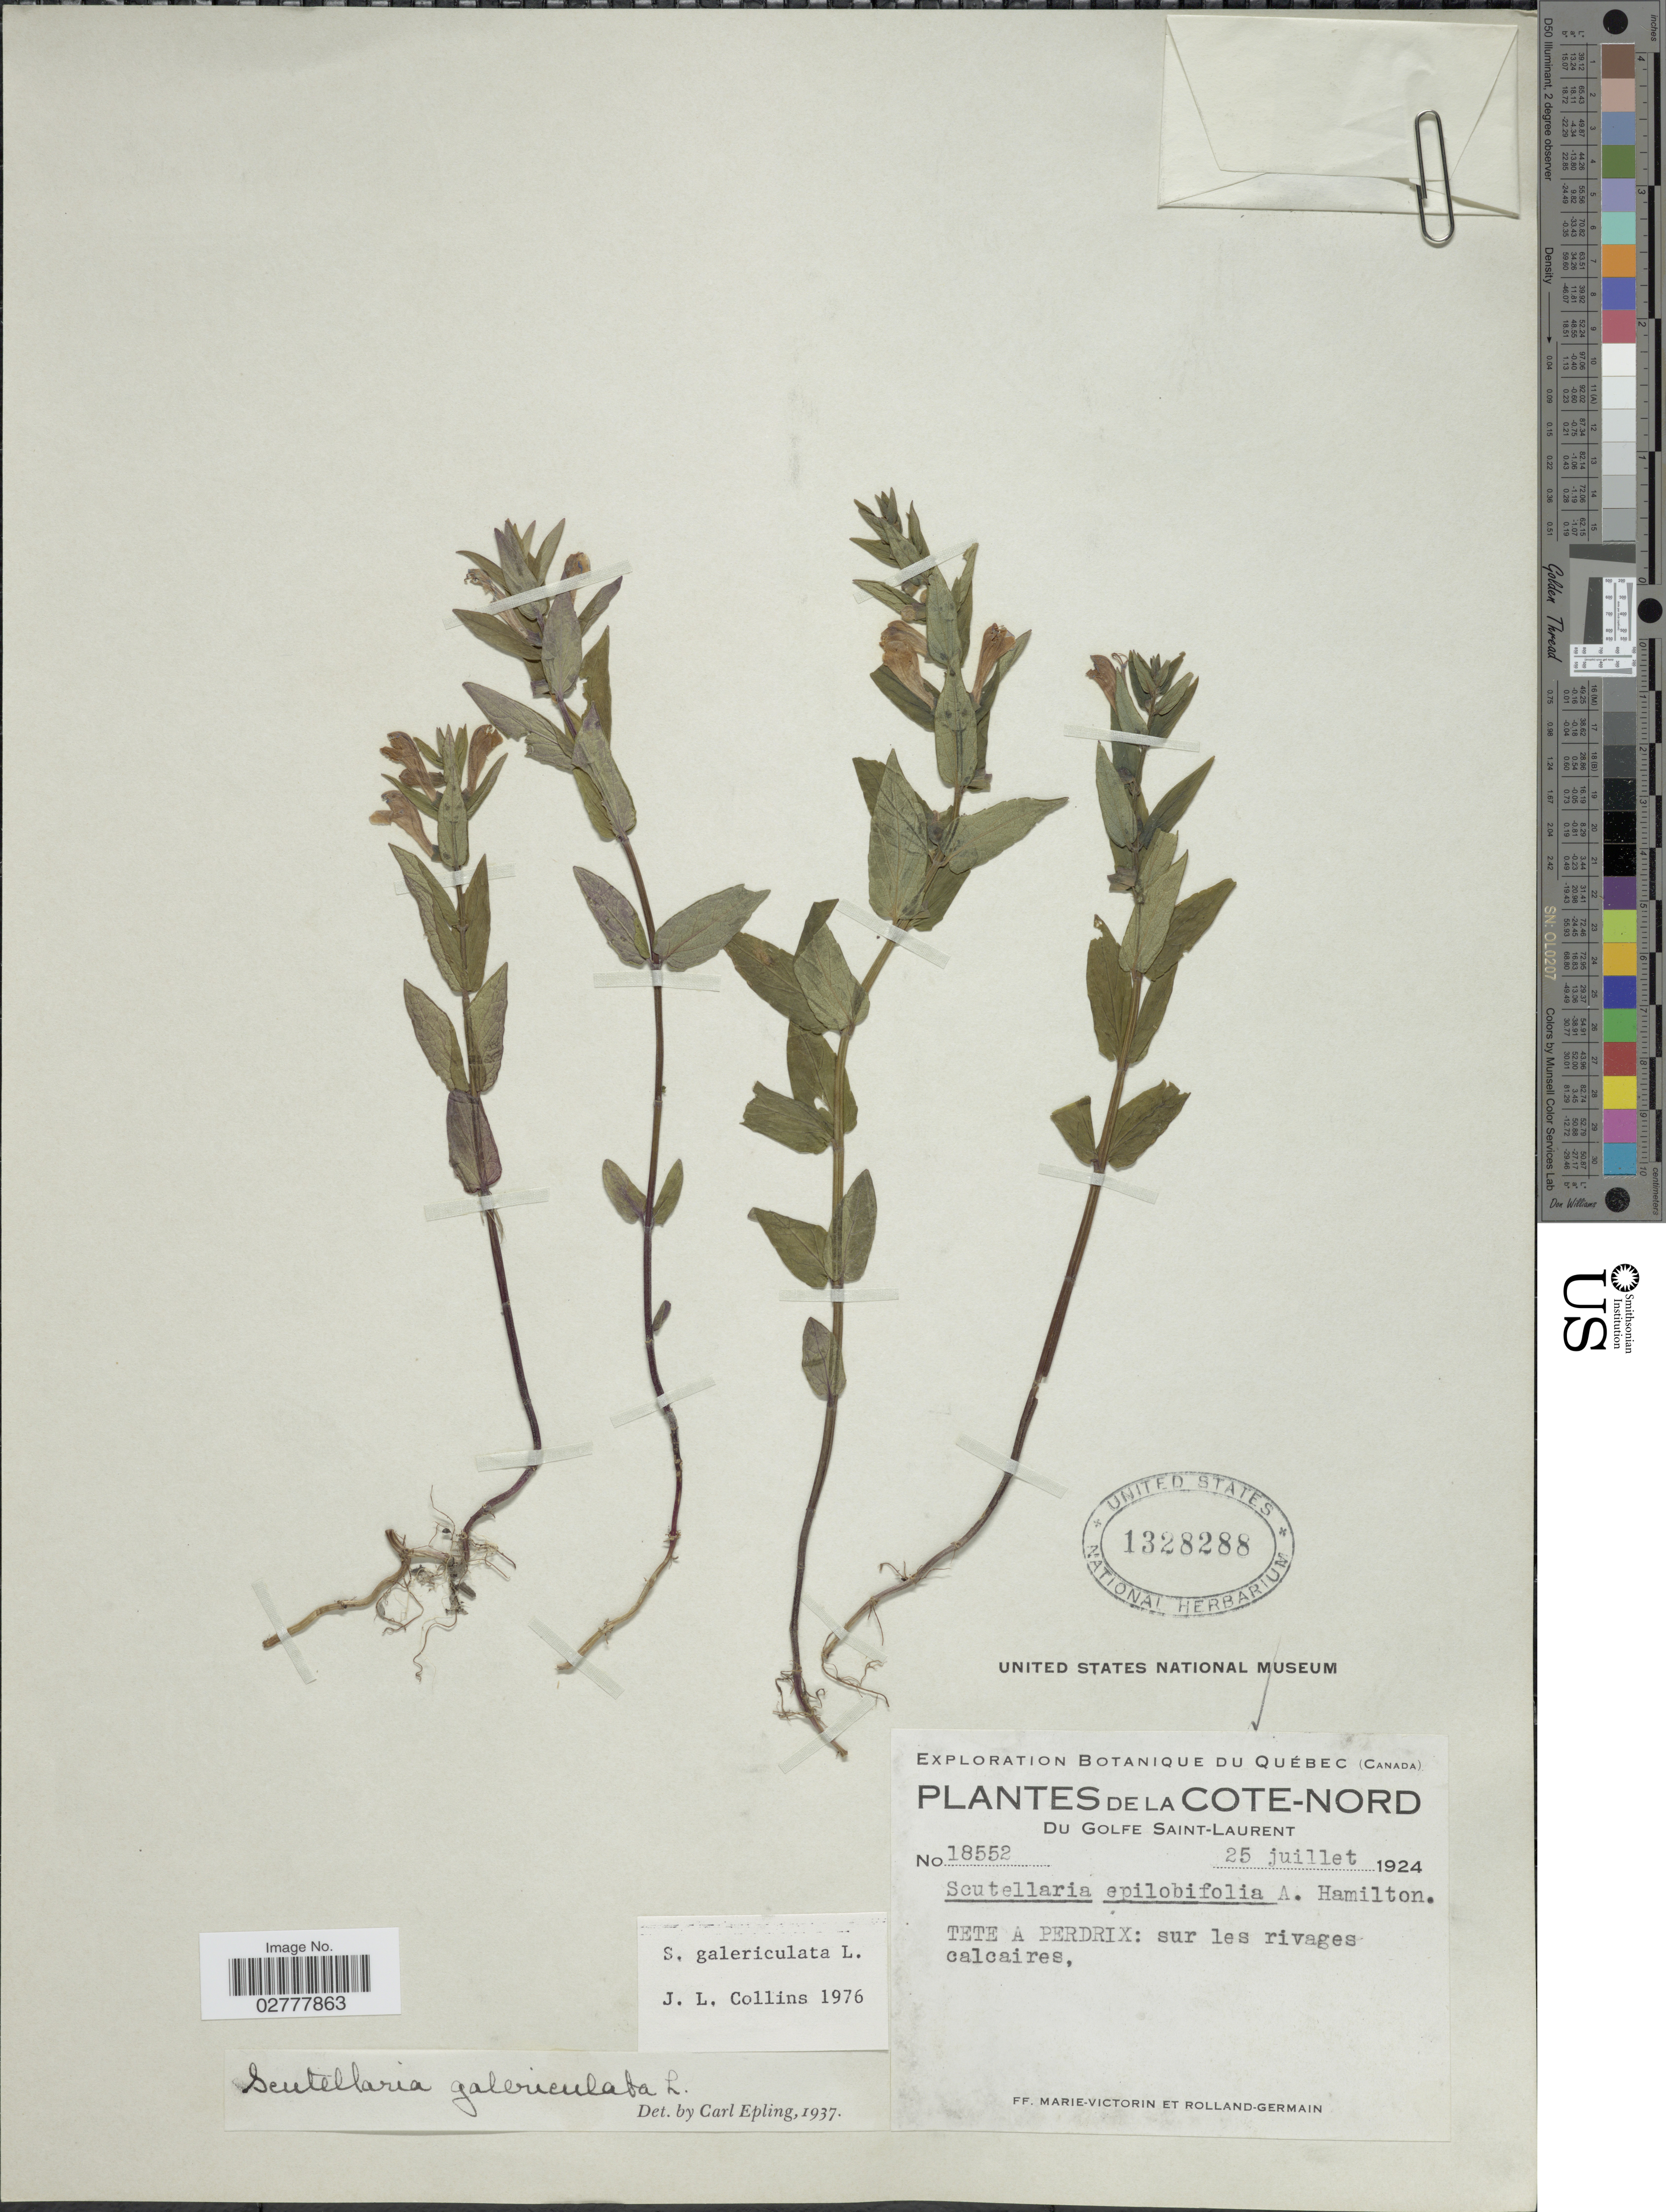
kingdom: Plantae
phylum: Tracheophyta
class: Magnoliopsida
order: Lamiales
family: Lamiaceae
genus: Scutellaria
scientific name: Scutellaria galericulata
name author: L.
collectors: F. Marie-Victorin & Rolland-Germain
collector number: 18552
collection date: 1924-07-25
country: Canada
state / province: Quebec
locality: Cote-Nord du Golfe Saint-Laurent. Tete a Perdrix: sur les rivages calcaires.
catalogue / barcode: US 1328288